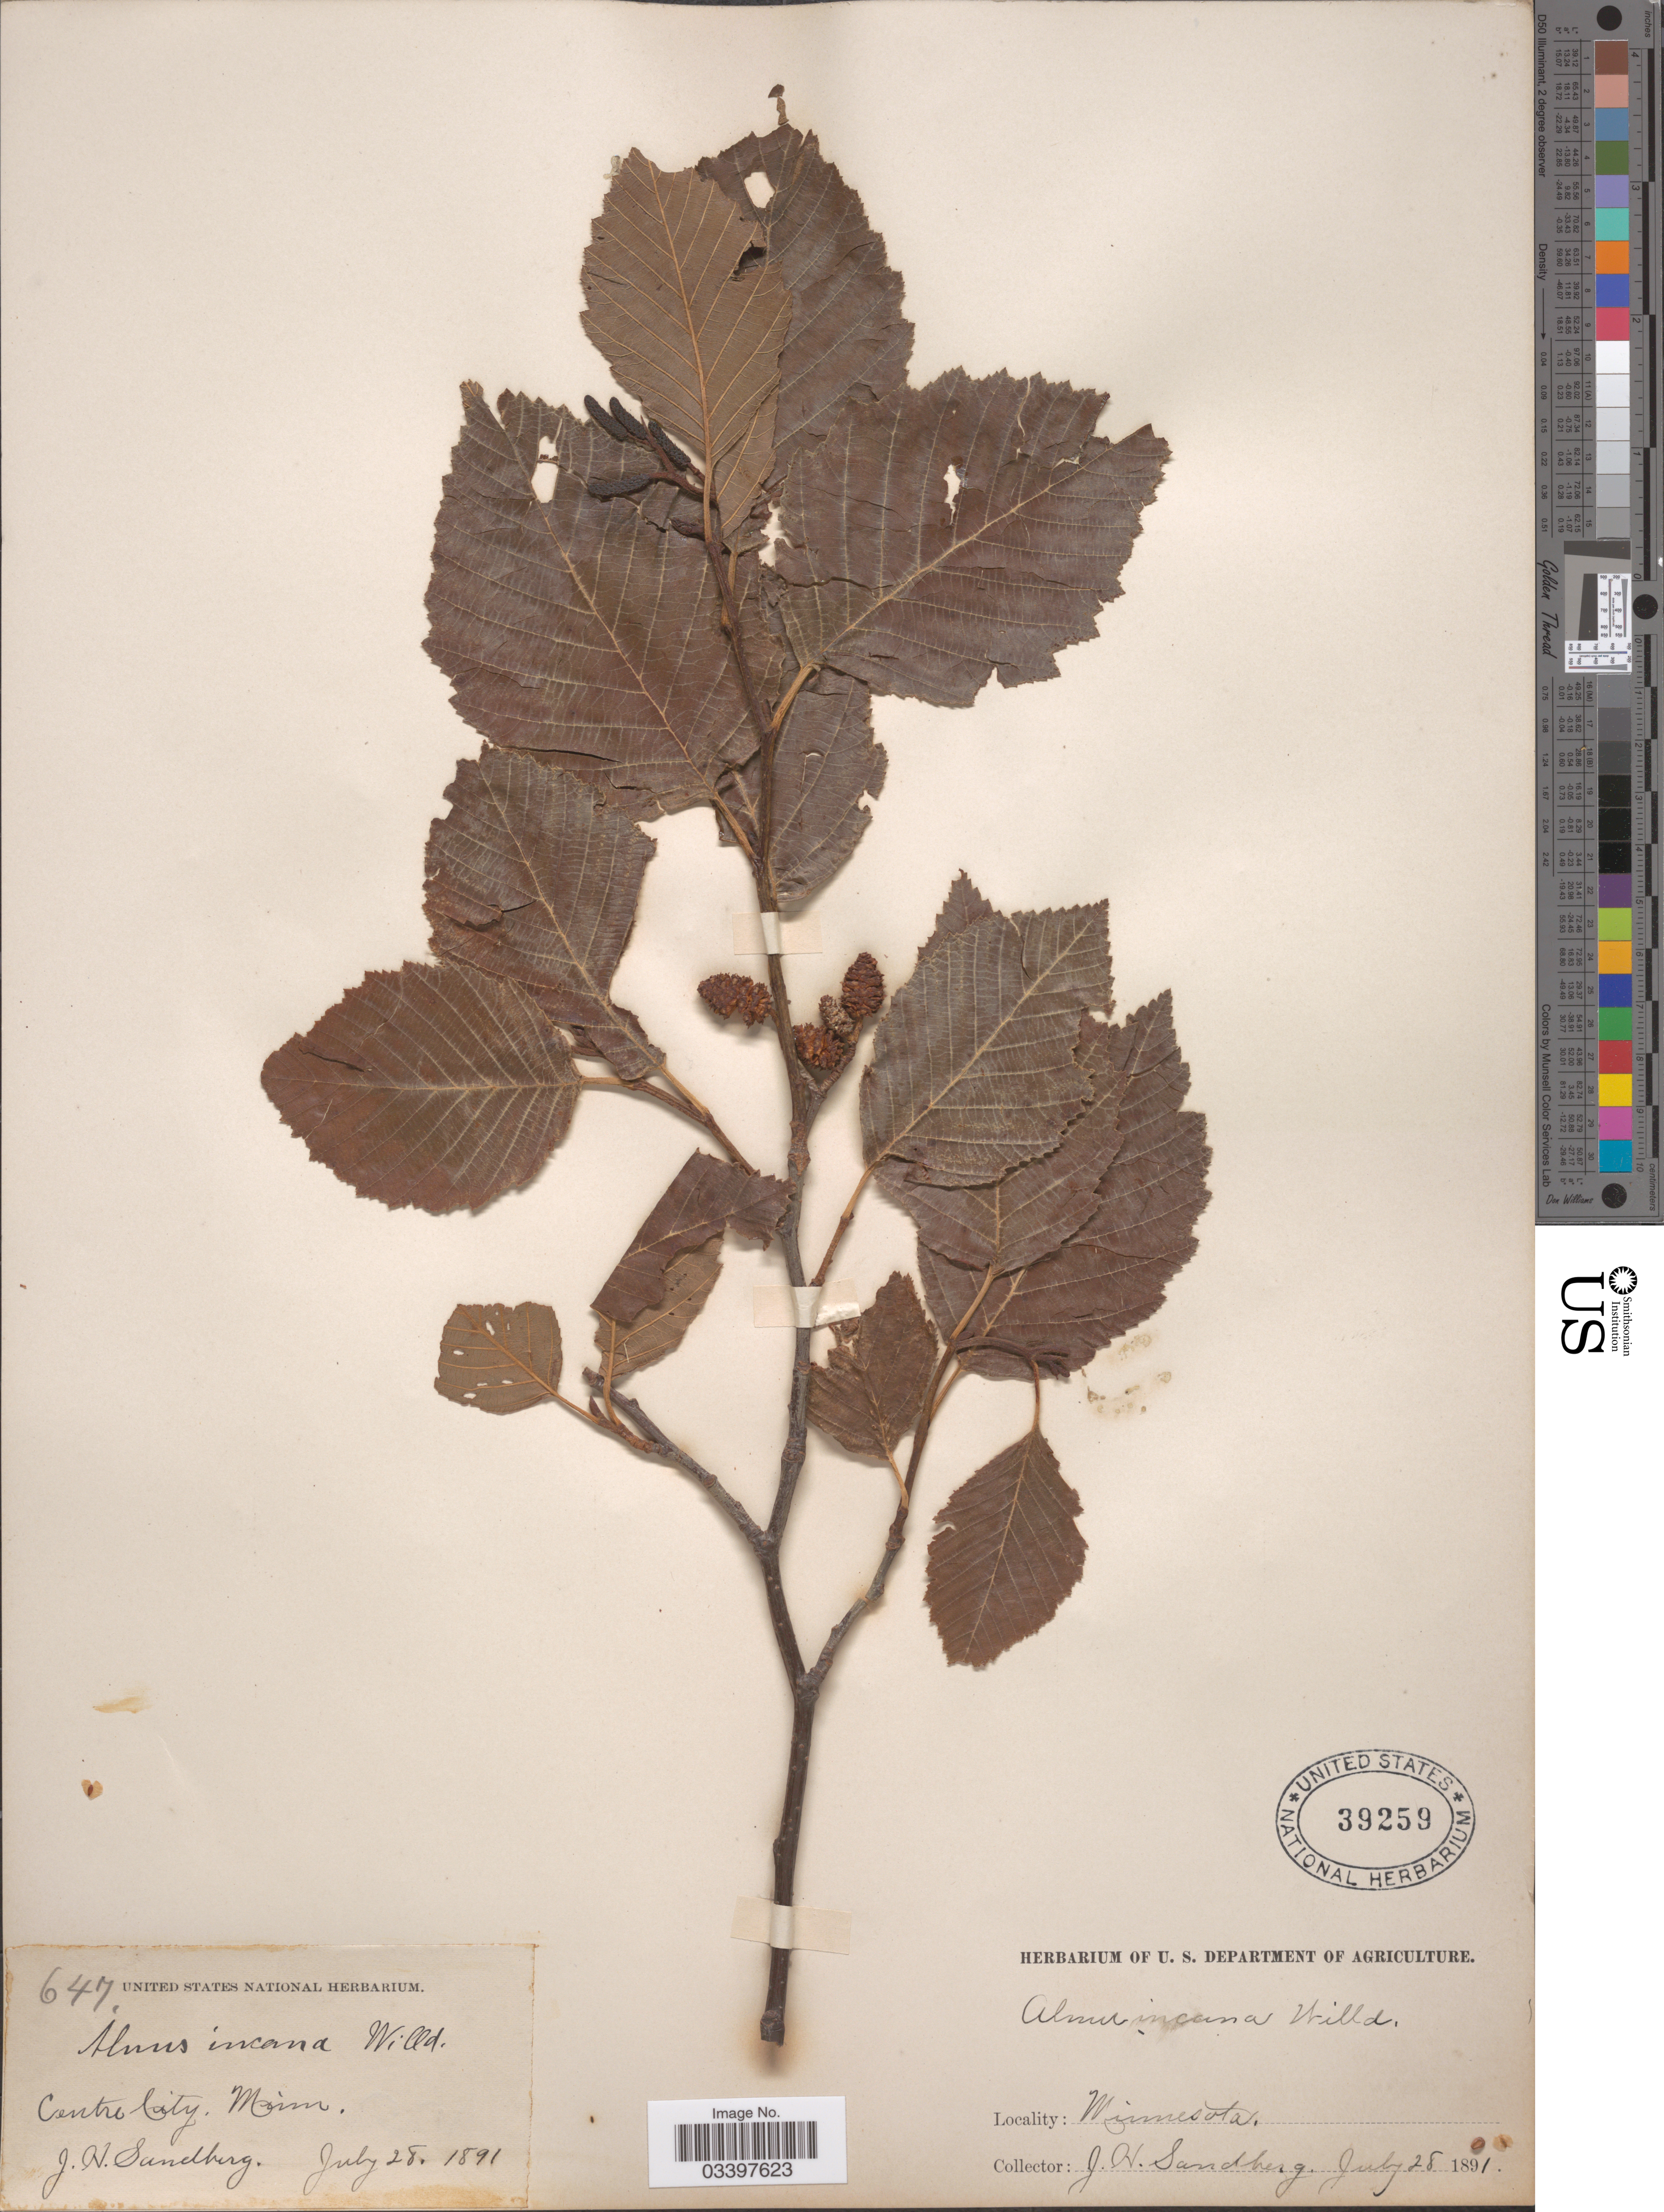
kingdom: Plantae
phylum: Tracheophyta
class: Magnoliopsida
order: Fagales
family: Betulaceae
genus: Alnus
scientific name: Alnus incana subsp. rugosa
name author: (Du Roi) R.T. Clausen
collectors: J. H. Sandberg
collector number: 647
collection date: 1891-07-28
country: United States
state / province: Minnesota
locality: Centre City.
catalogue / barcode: US 39259